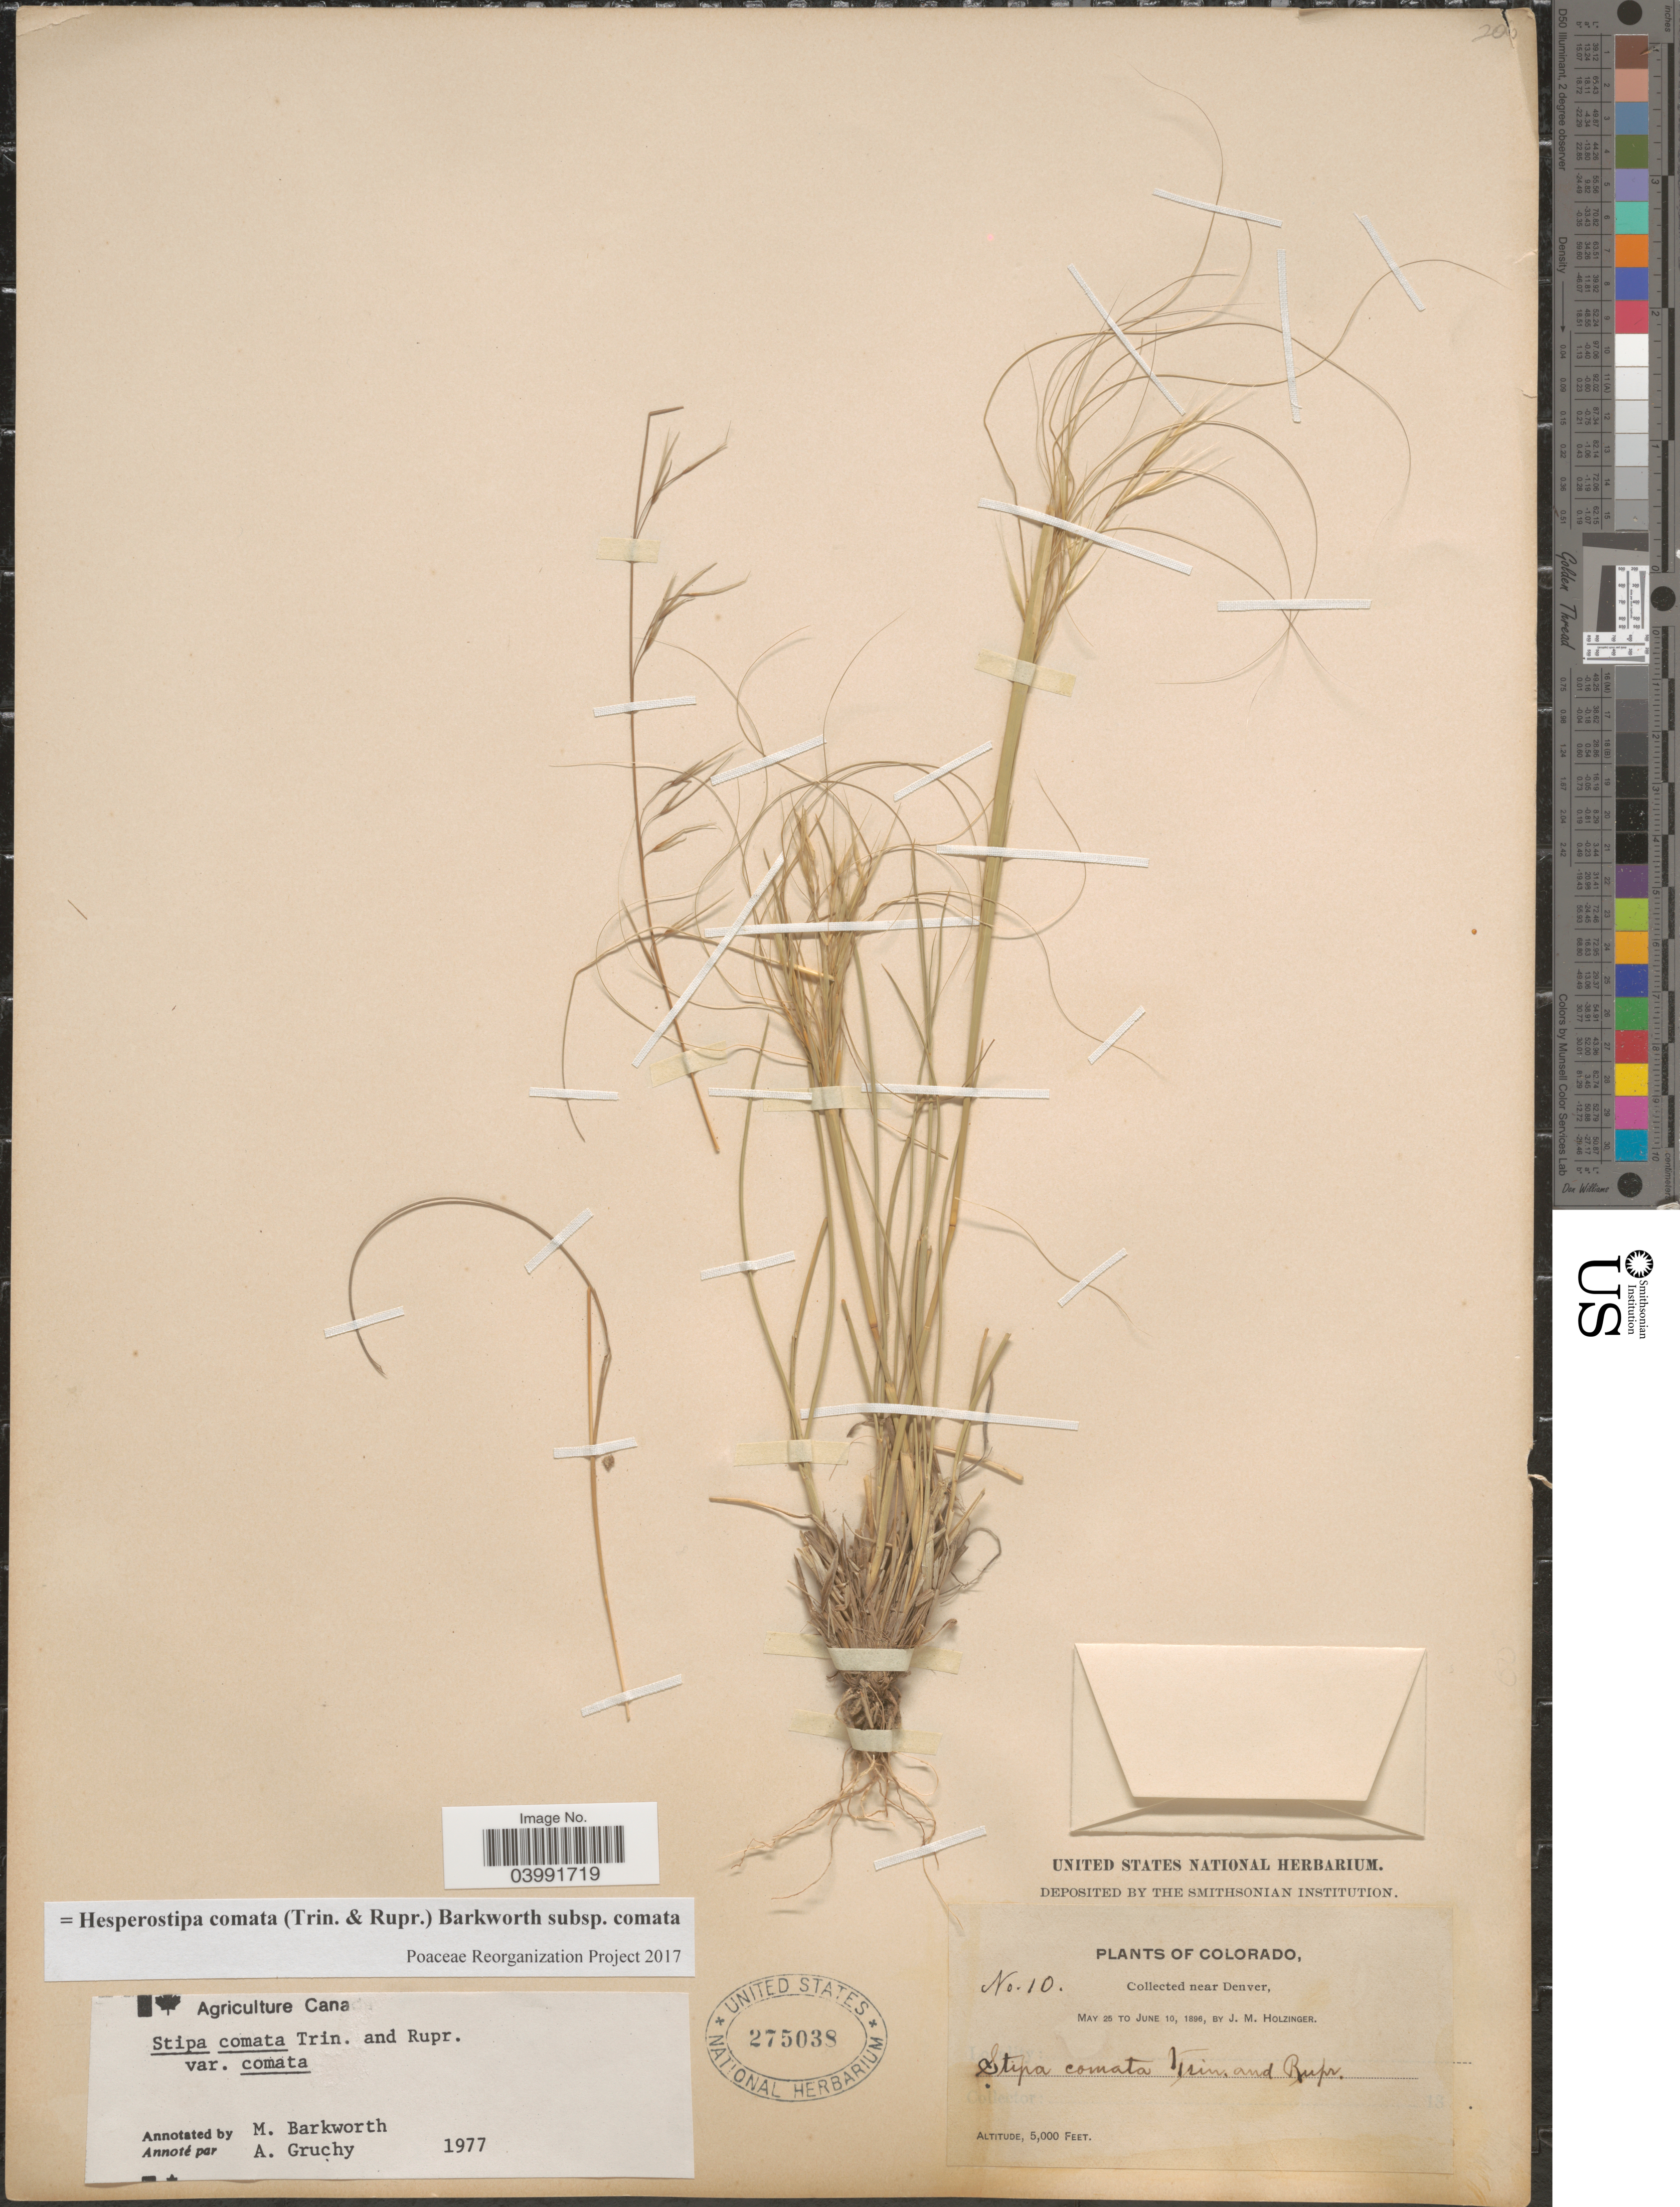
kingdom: Plantae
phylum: Tracheophyta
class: Liliopsida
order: Poales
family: Poaceae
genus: Hesperostipa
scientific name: Hesperostipa comata subsp. comata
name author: (Trin. & Rupr.) Barkworth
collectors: J. M. Holzinger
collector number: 10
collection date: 1896-05-25/1896-06-10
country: United States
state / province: Colorado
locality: Near Denver.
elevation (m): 1524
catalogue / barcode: US 275038